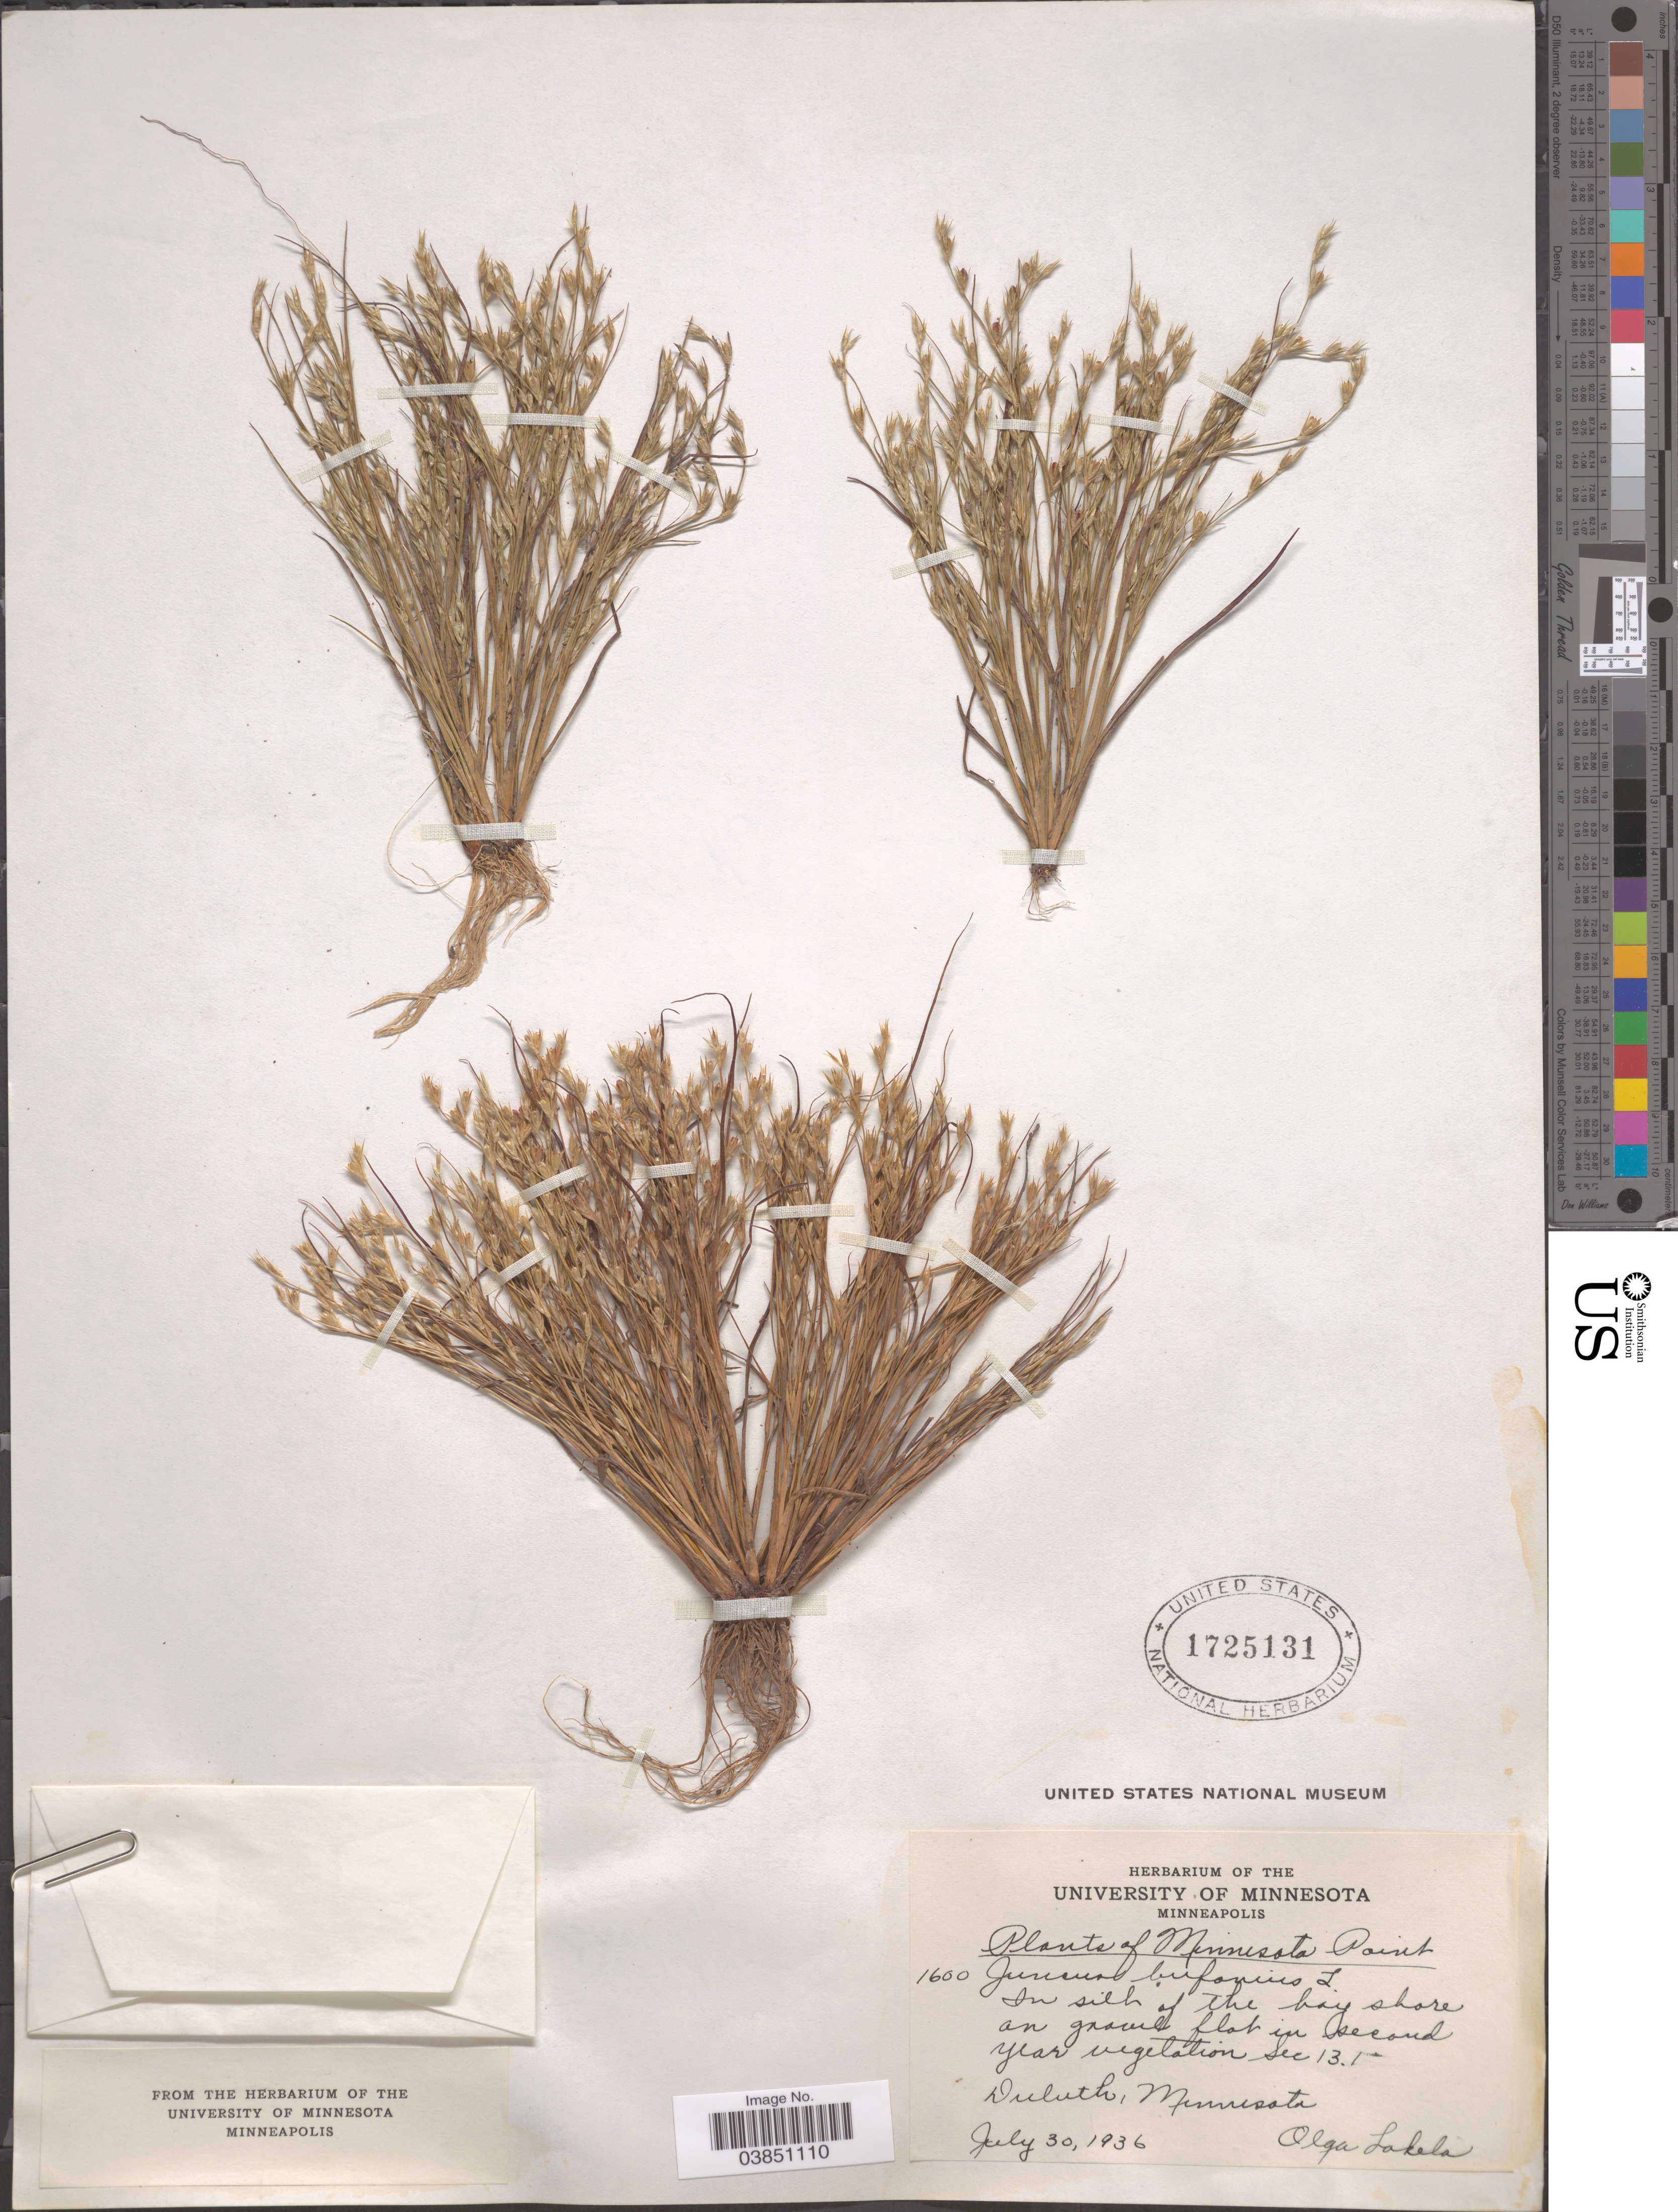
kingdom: Plantae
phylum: Tracheophyta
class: Liliopsida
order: Poales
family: Juncaceae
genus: Juncus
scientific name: Juncus bufonius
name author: L.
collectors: O. K. Lakela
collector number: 1600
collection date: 1936-07-30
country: United States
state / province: Minnesota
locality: Minnesota Point. Sec. 13.1. Duluth.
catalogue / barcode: US 1725131